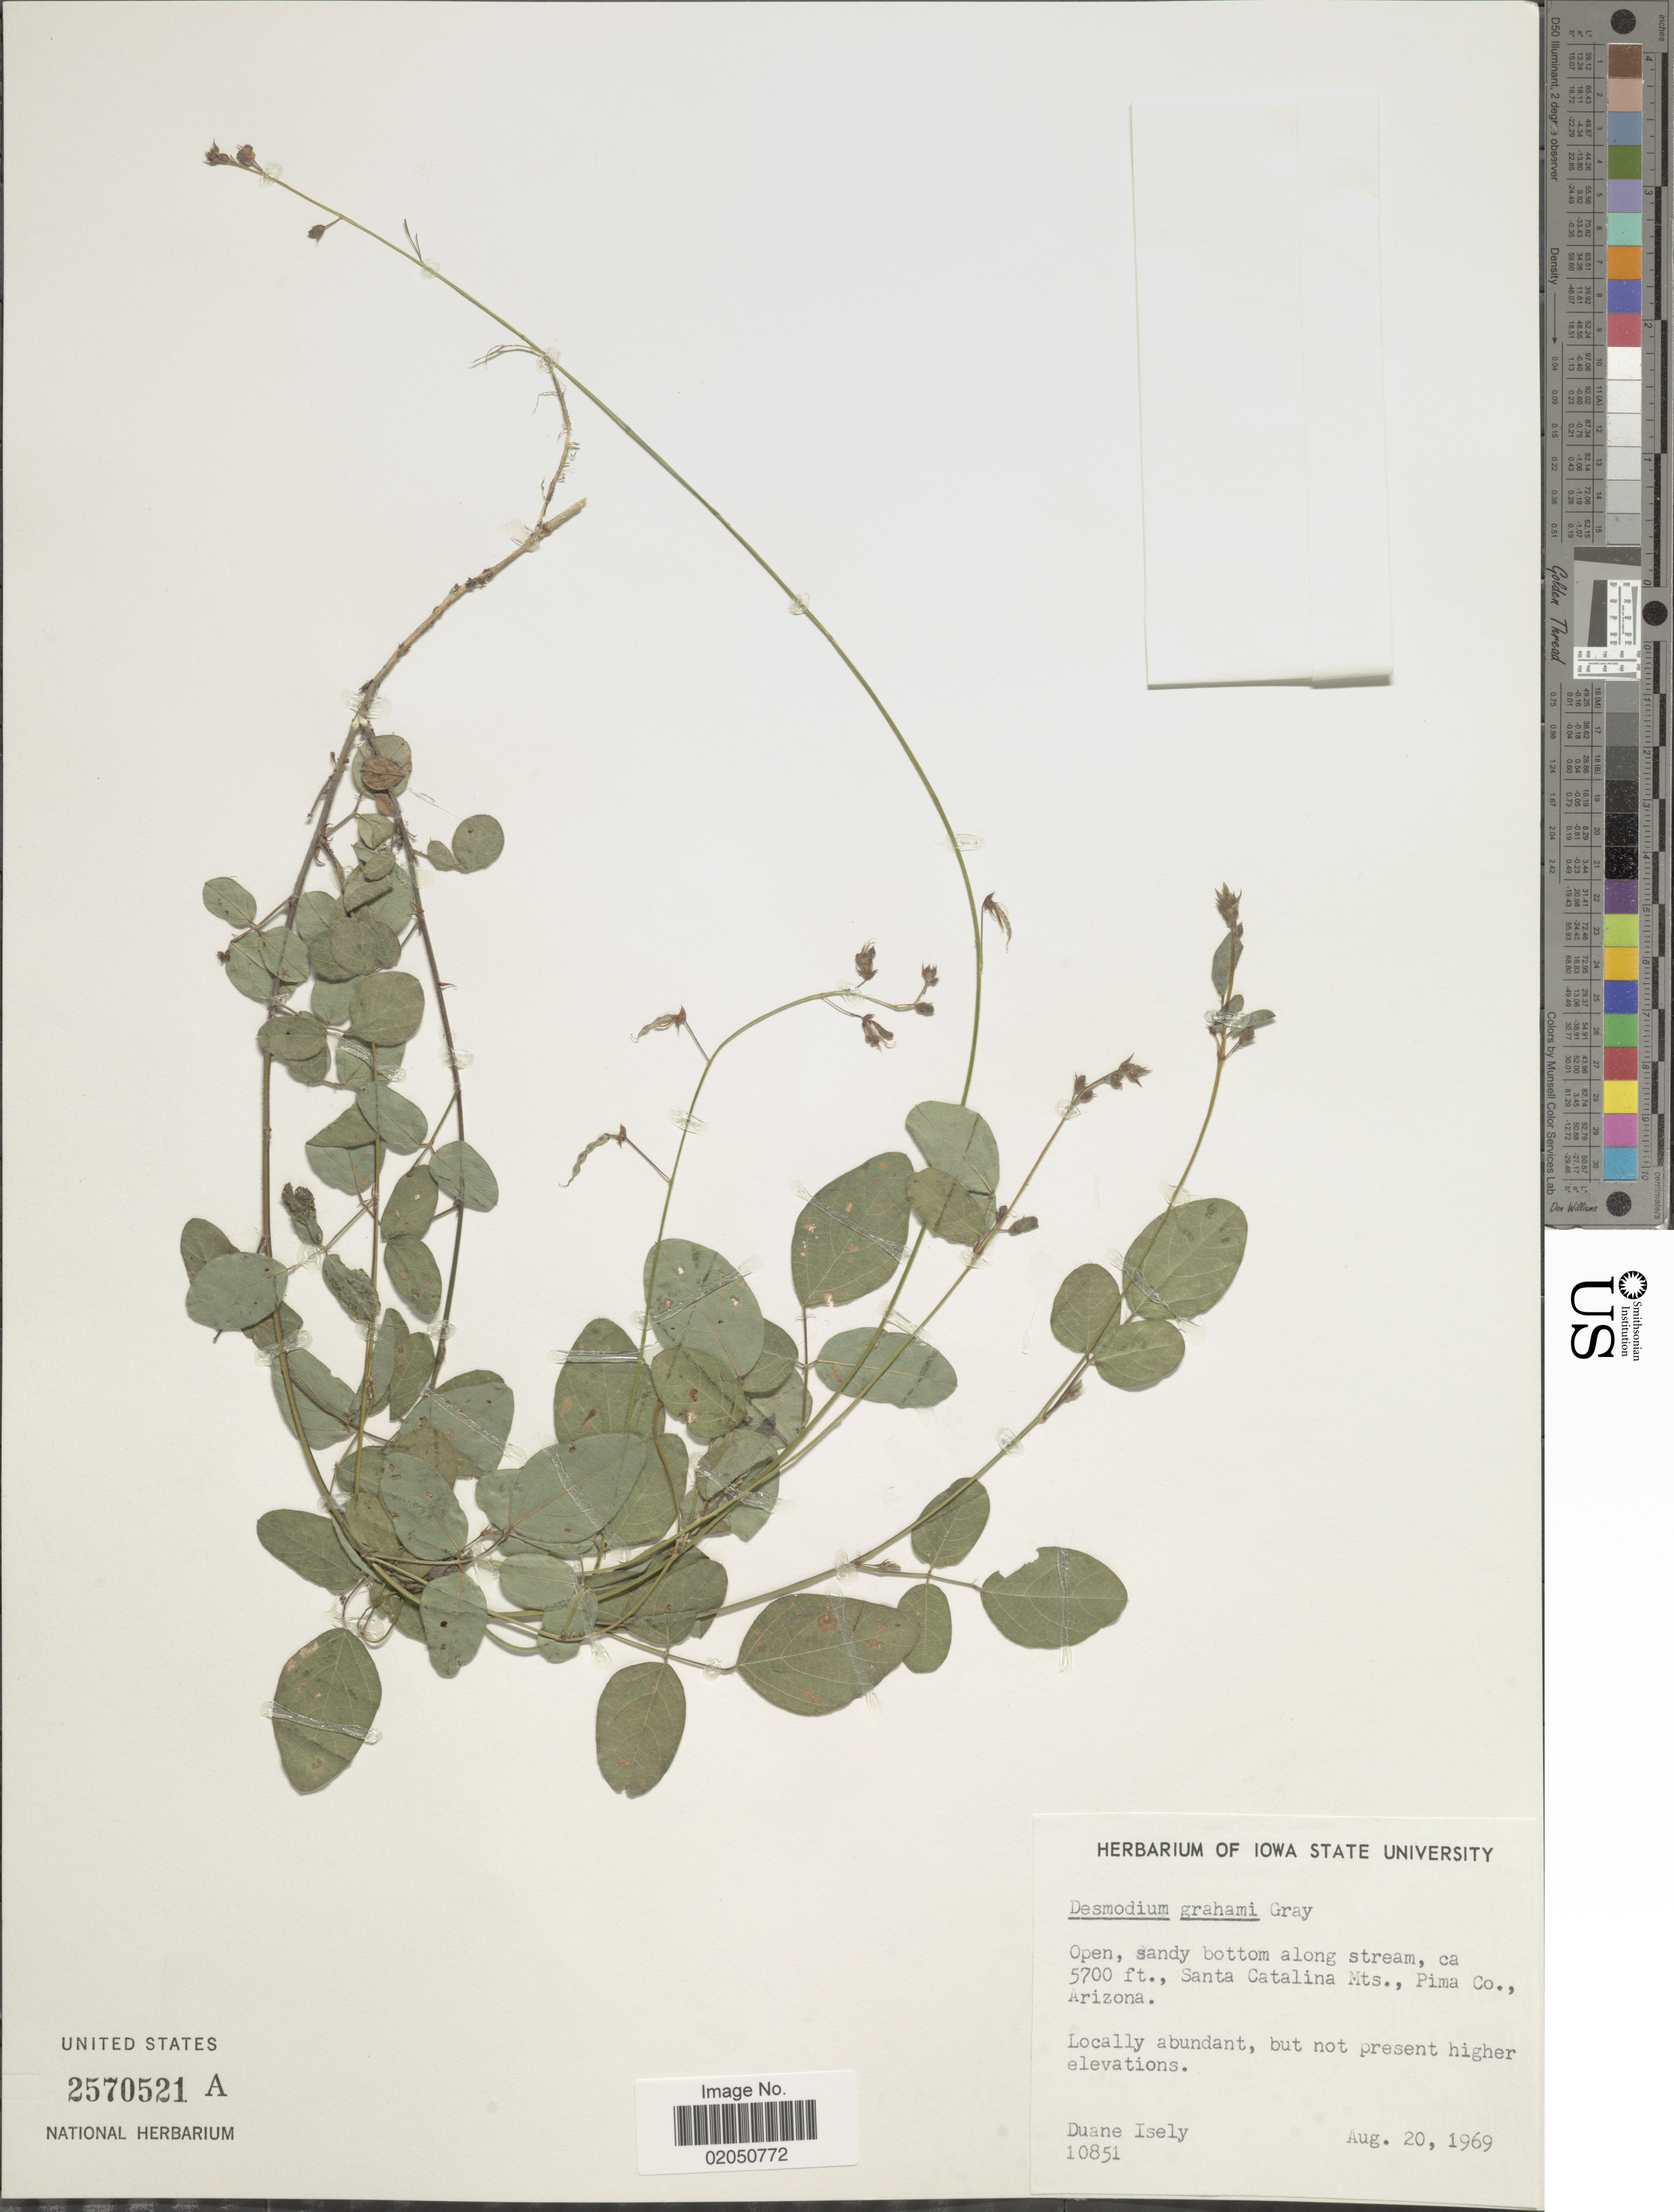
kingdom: Plantae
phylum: Tracheophyta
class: Magnoliopsida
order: Fabales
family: Fabaceae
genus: Desmodium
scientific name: Desmodium grahamii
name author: A. Gray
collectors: D. Isely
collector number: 10851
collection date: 1969-08-20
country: United States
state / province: Arizona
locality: Santa Catalina Mts., Pima Co.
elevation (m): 1737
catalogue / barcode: US 2570521A